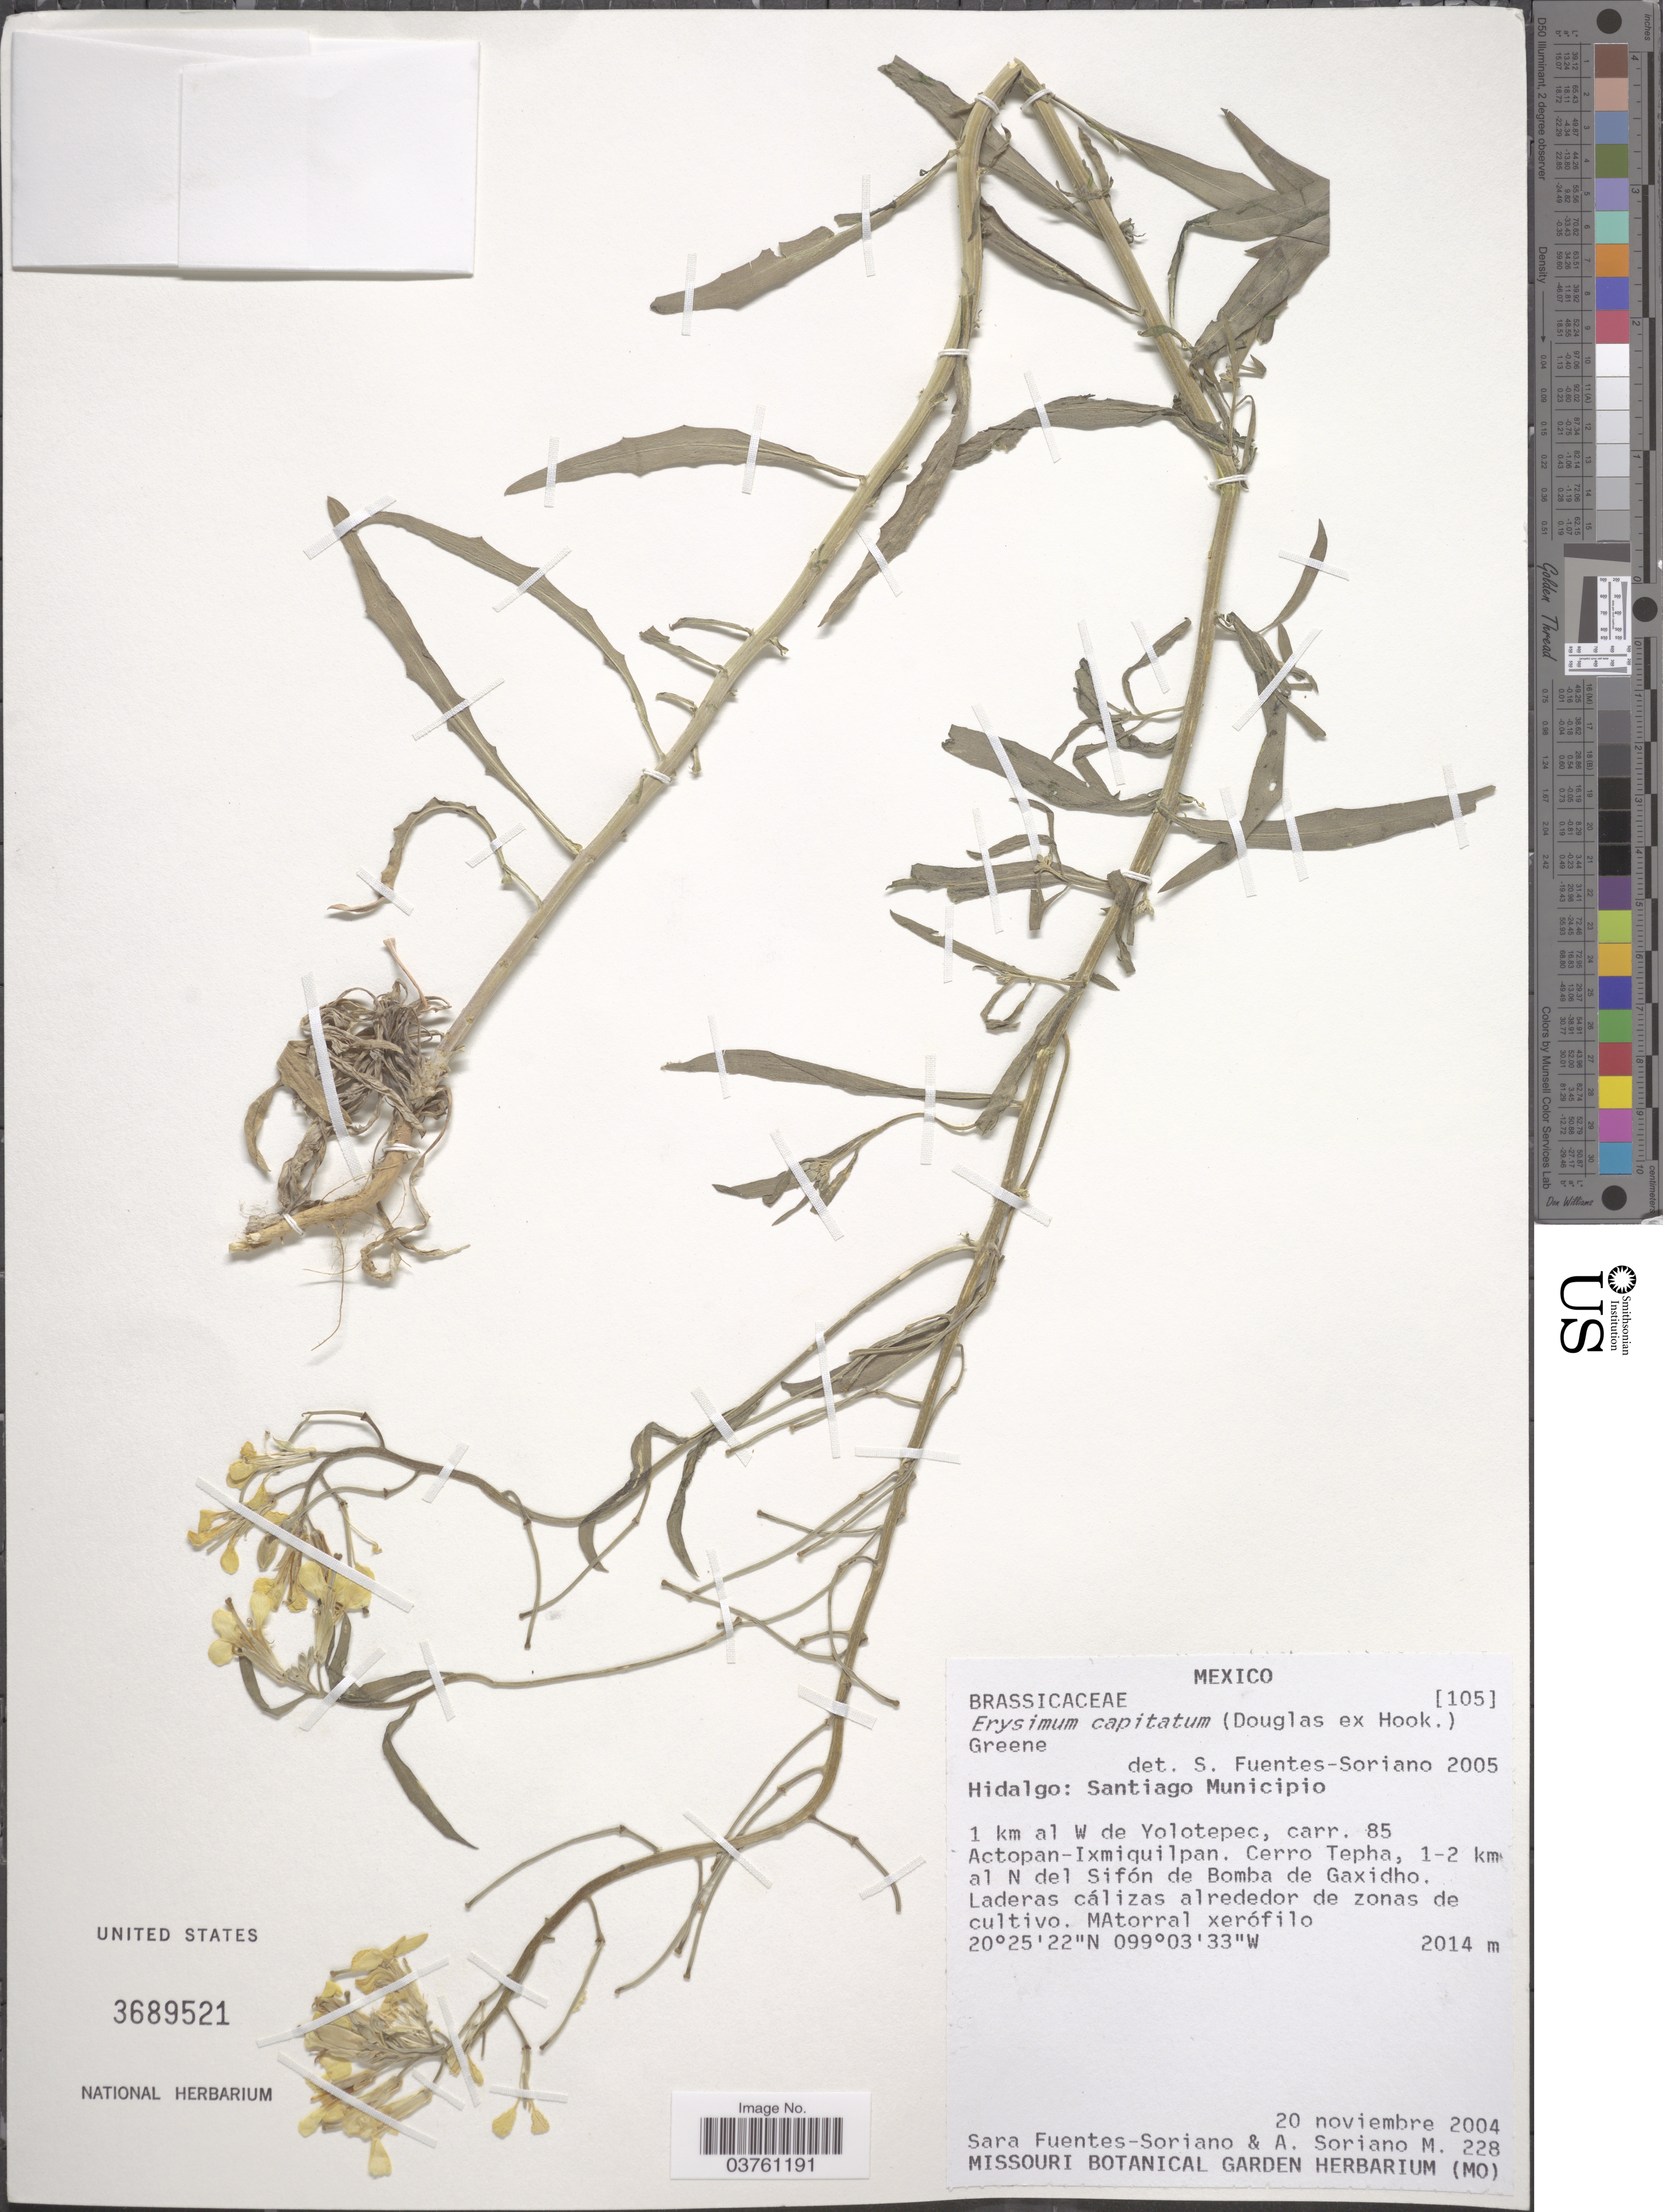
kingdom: Plantae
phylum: Tracheophyta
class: Magnoliopsida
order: Brassicales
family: Brassicaceae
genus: Erysimum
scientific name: Erysimum capitatum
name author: (Douglas ex Hook.) Greene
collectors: S. Fuentes-Soriano & A. Soriano M.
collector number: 228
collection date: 2004-11-20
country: Mexico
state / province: Hidalgo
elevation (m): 2014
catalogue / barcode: US 3689521